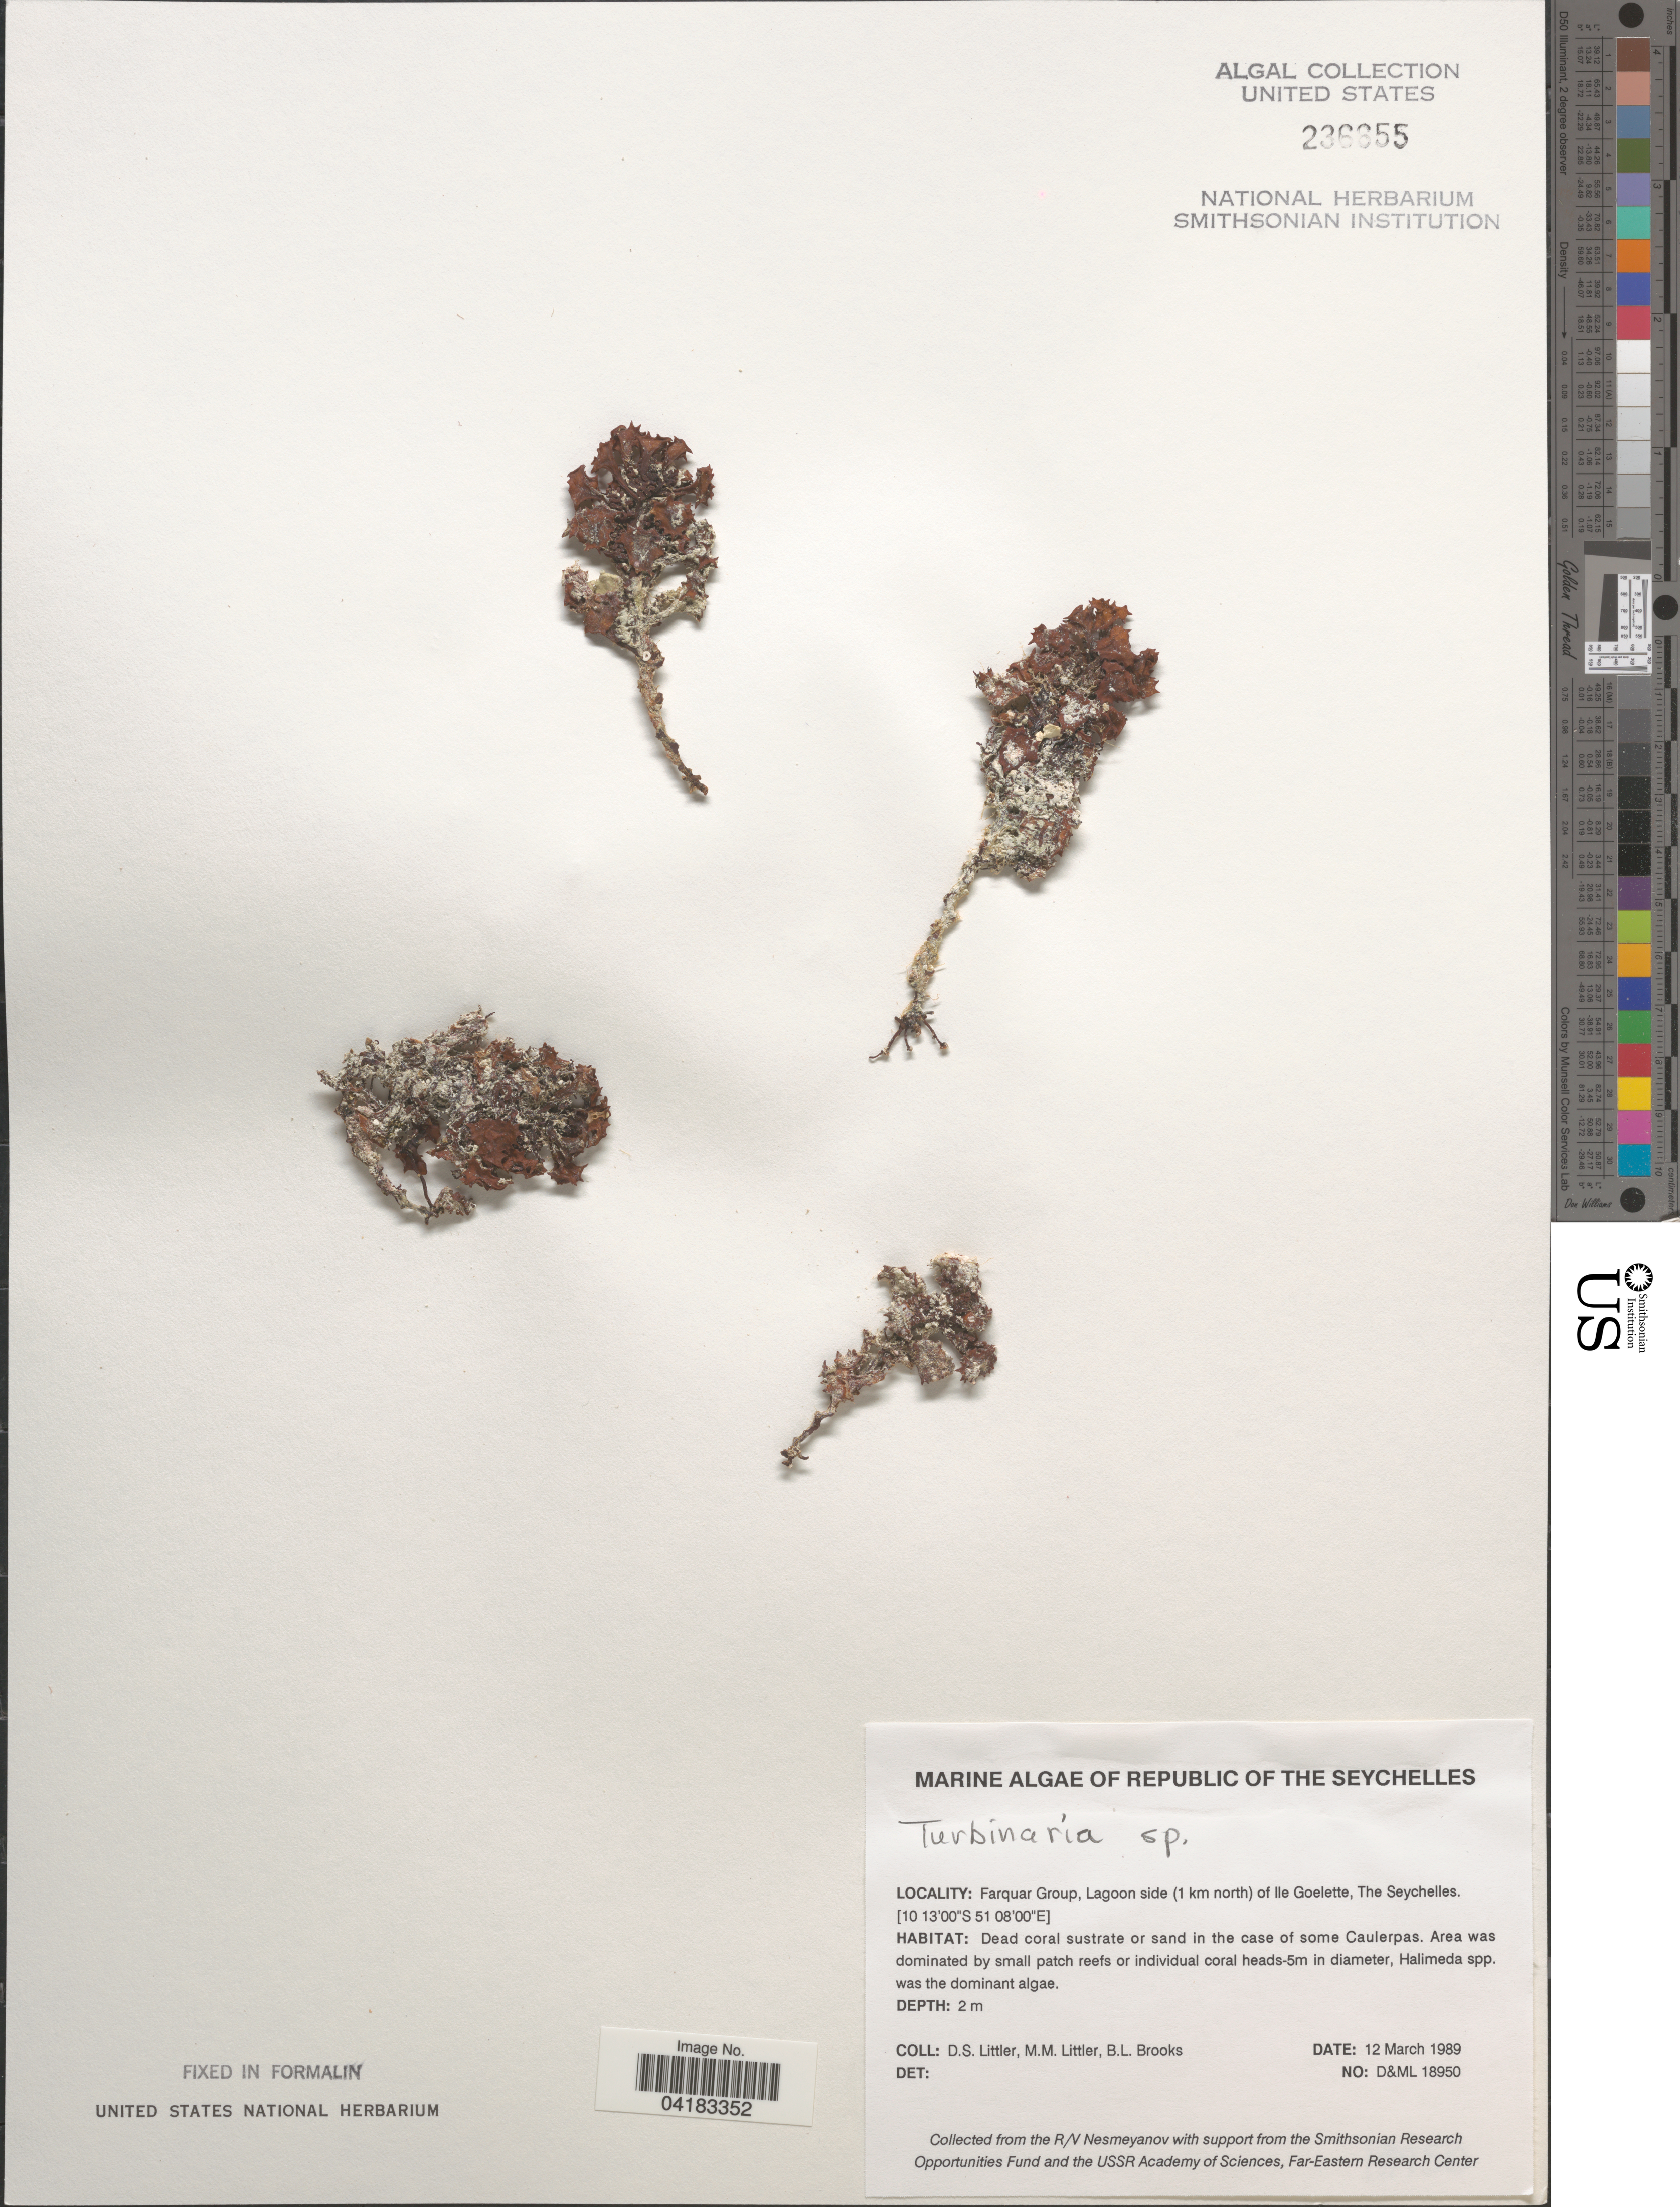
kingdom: Chromista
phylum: Ochrophyta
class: Phaeophyceae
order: Fucales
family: Sargassaceae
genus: Turbinaria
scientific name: Turbinaria sp.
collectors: D. S. Littler & B. Brooks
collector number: D&ML18950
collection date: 1989-03-12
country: Seychelles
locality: The Seychelles. Farquar Group, Lagoon side (1 km north) of Ile Goelette, The Seychelles.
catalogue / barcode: US 236655